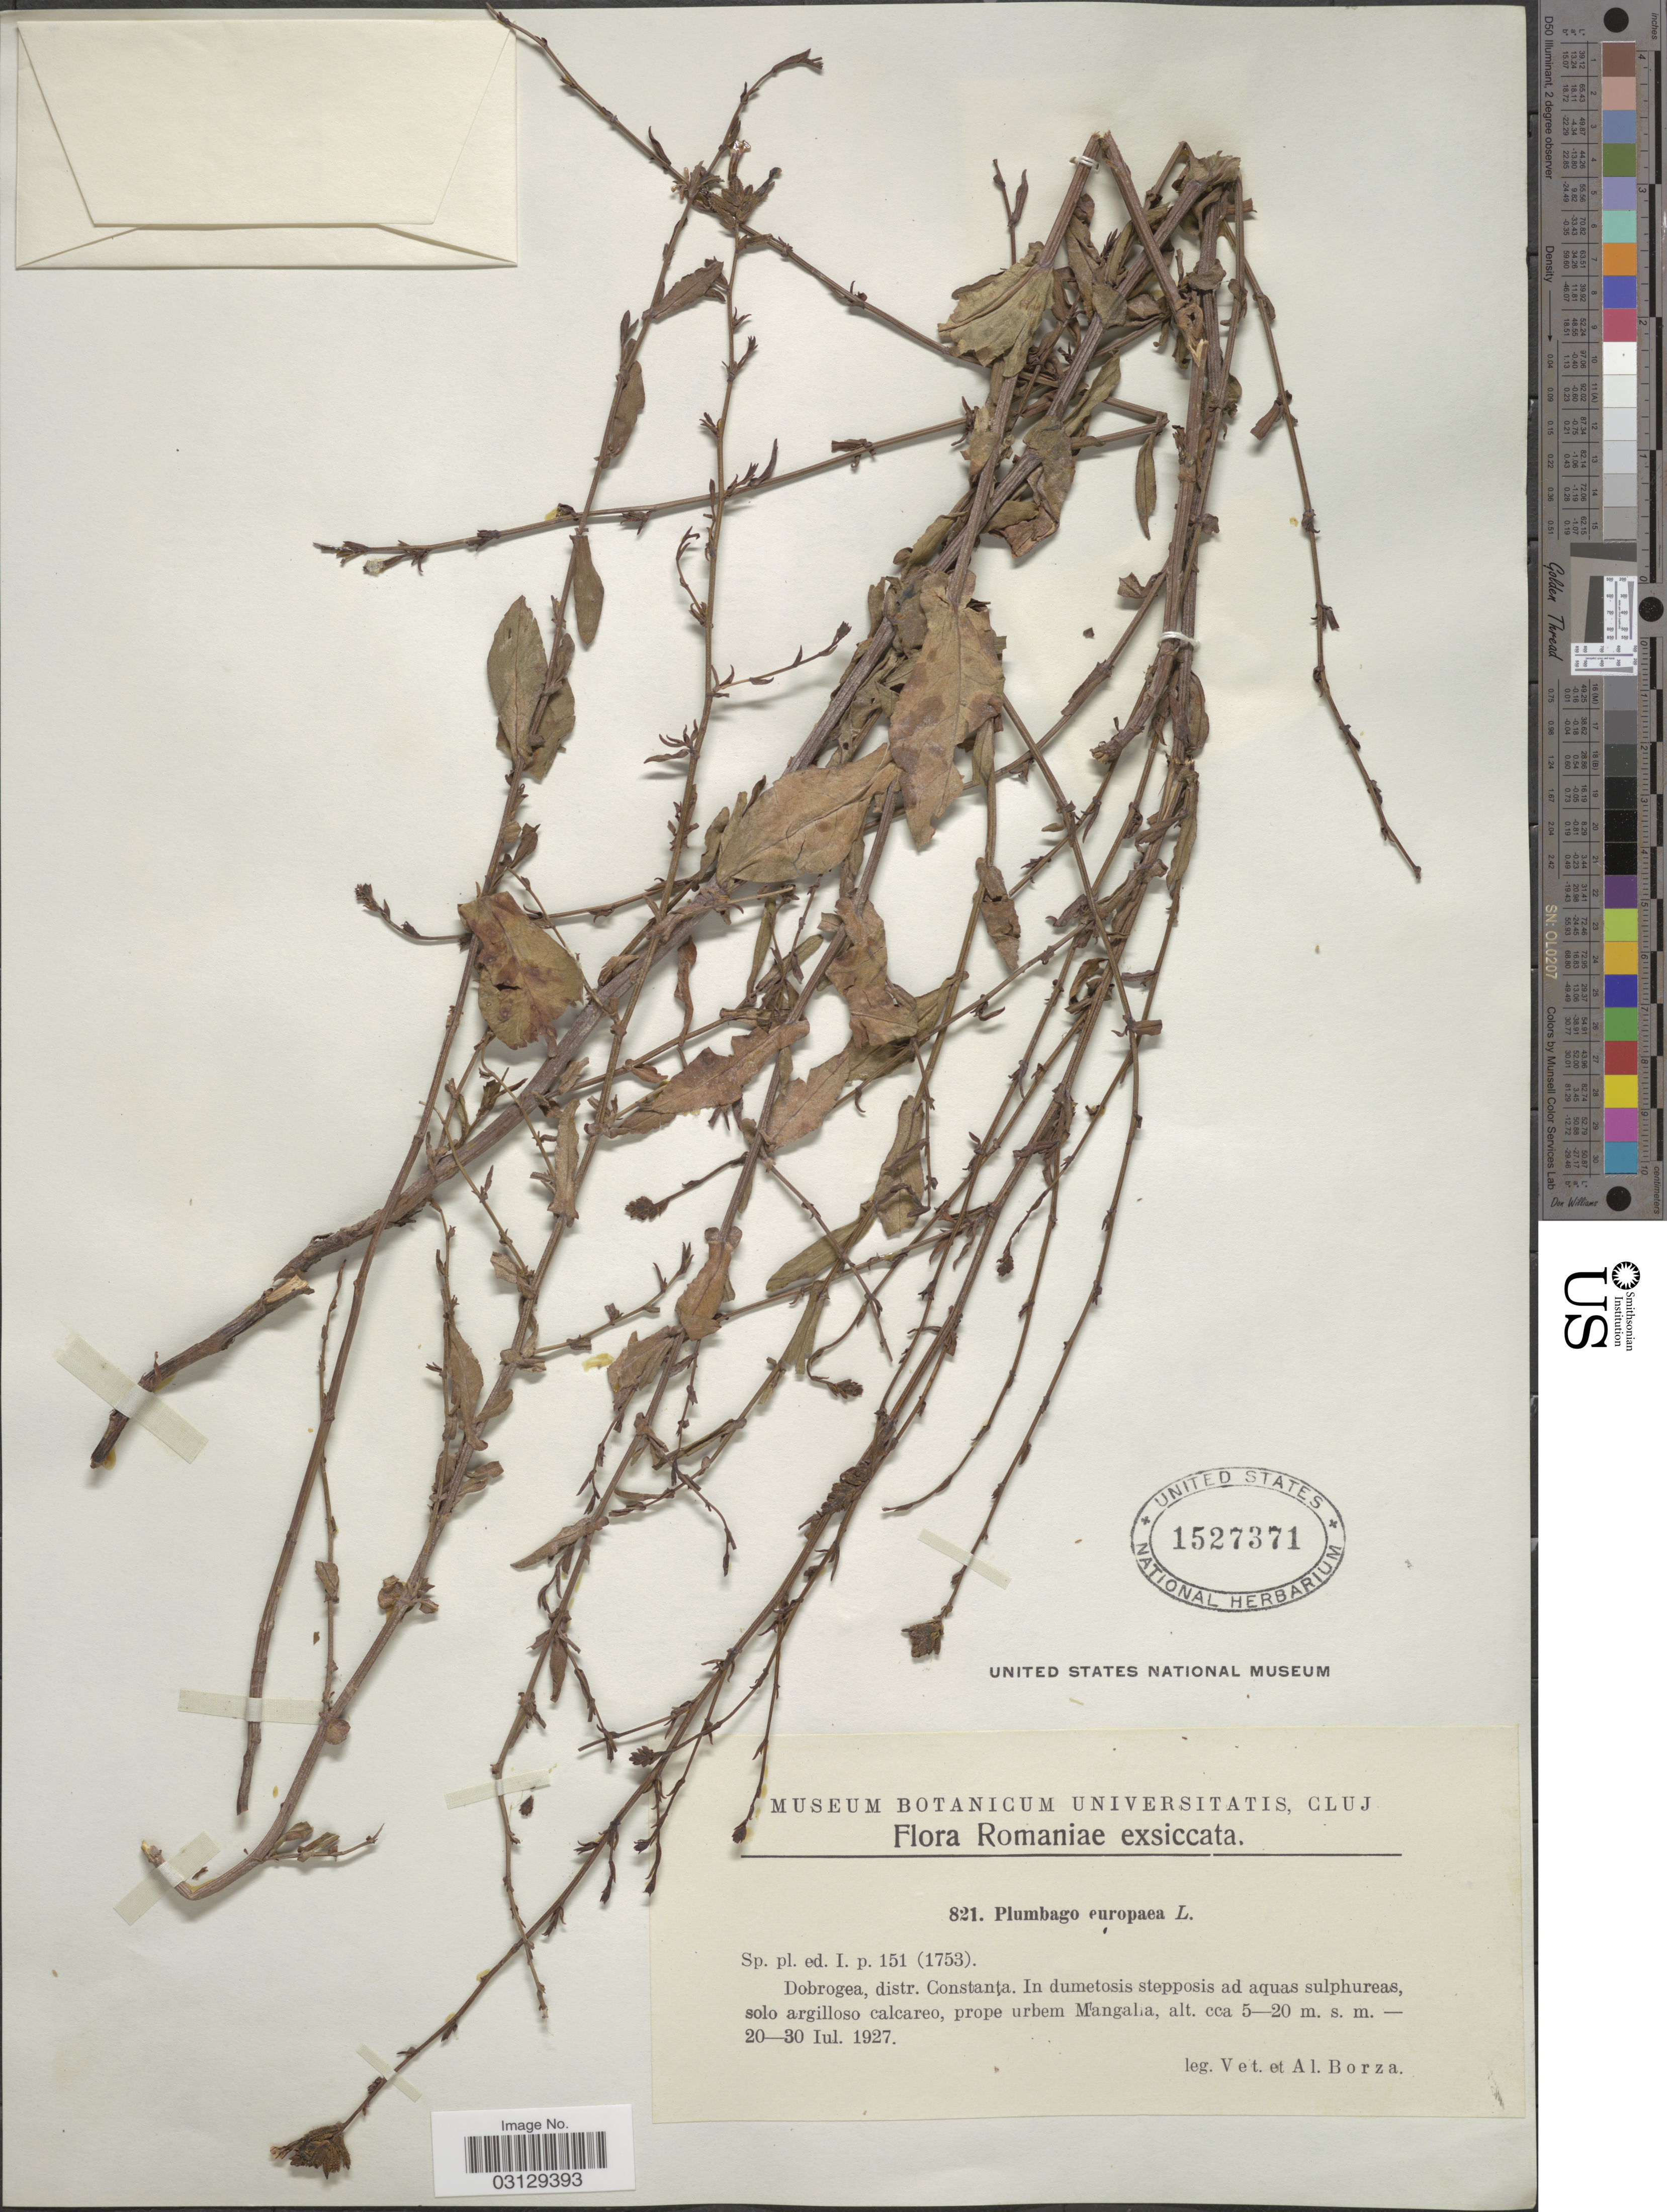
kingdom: Plantae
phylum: Tracheophyta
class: Magnoliopsida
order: Caryophyllales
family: Plumbaginaceae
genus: Plumbago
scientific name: Plumbago europaea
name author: L.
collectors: V. Borza & A. Borza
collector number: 821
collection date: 1927-07-20/1927-07-30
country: Romania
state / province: Constanta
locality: Dobrogea, distr. Constanta. Prope urbem Mangalia.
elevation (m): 5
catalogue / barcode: US 1527371